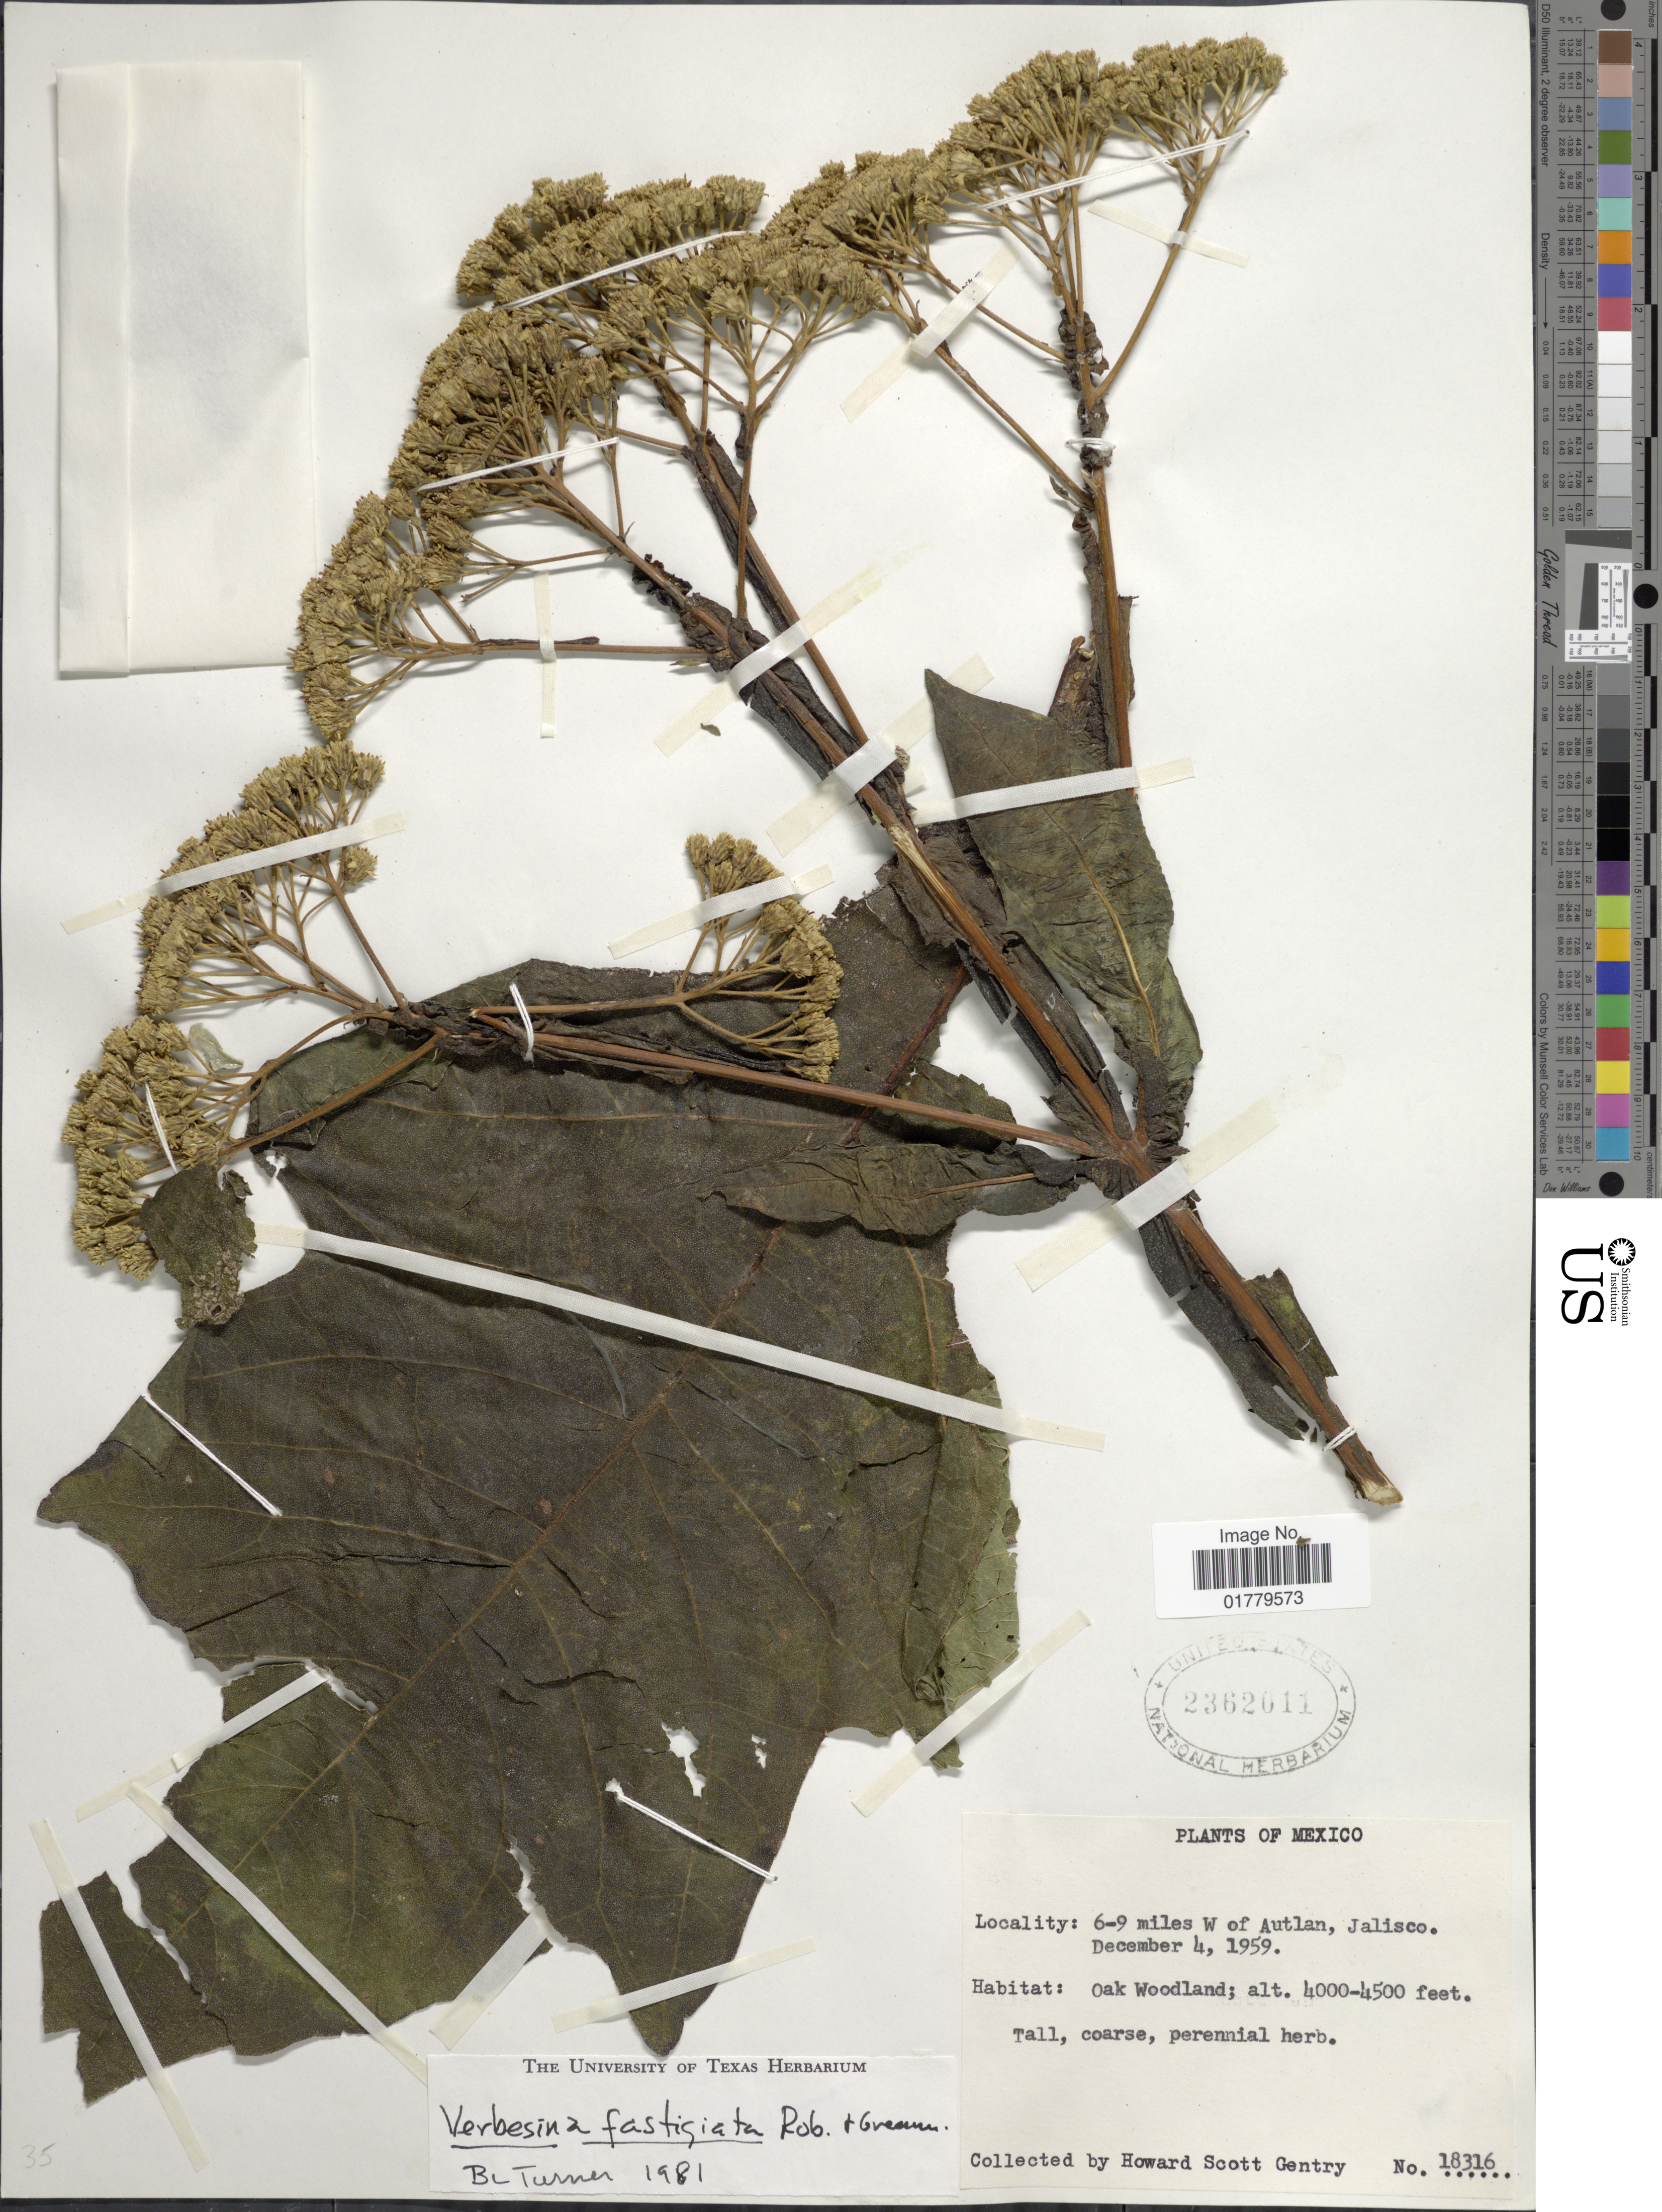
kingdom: Plantae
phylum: Tracheophyta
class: Magnoliopsida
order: Asterales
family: Asteraceae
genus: Verbesina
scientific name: Verbesina fastigiata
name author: B.L. Rob. & Greenm.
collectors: H. S. Gentry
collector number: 18316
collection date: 1959-12-04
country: Mexico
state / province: Jalisco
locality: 6-9 miles W of Autlan, Jalisco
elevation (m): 1219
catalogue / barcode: US 2362011